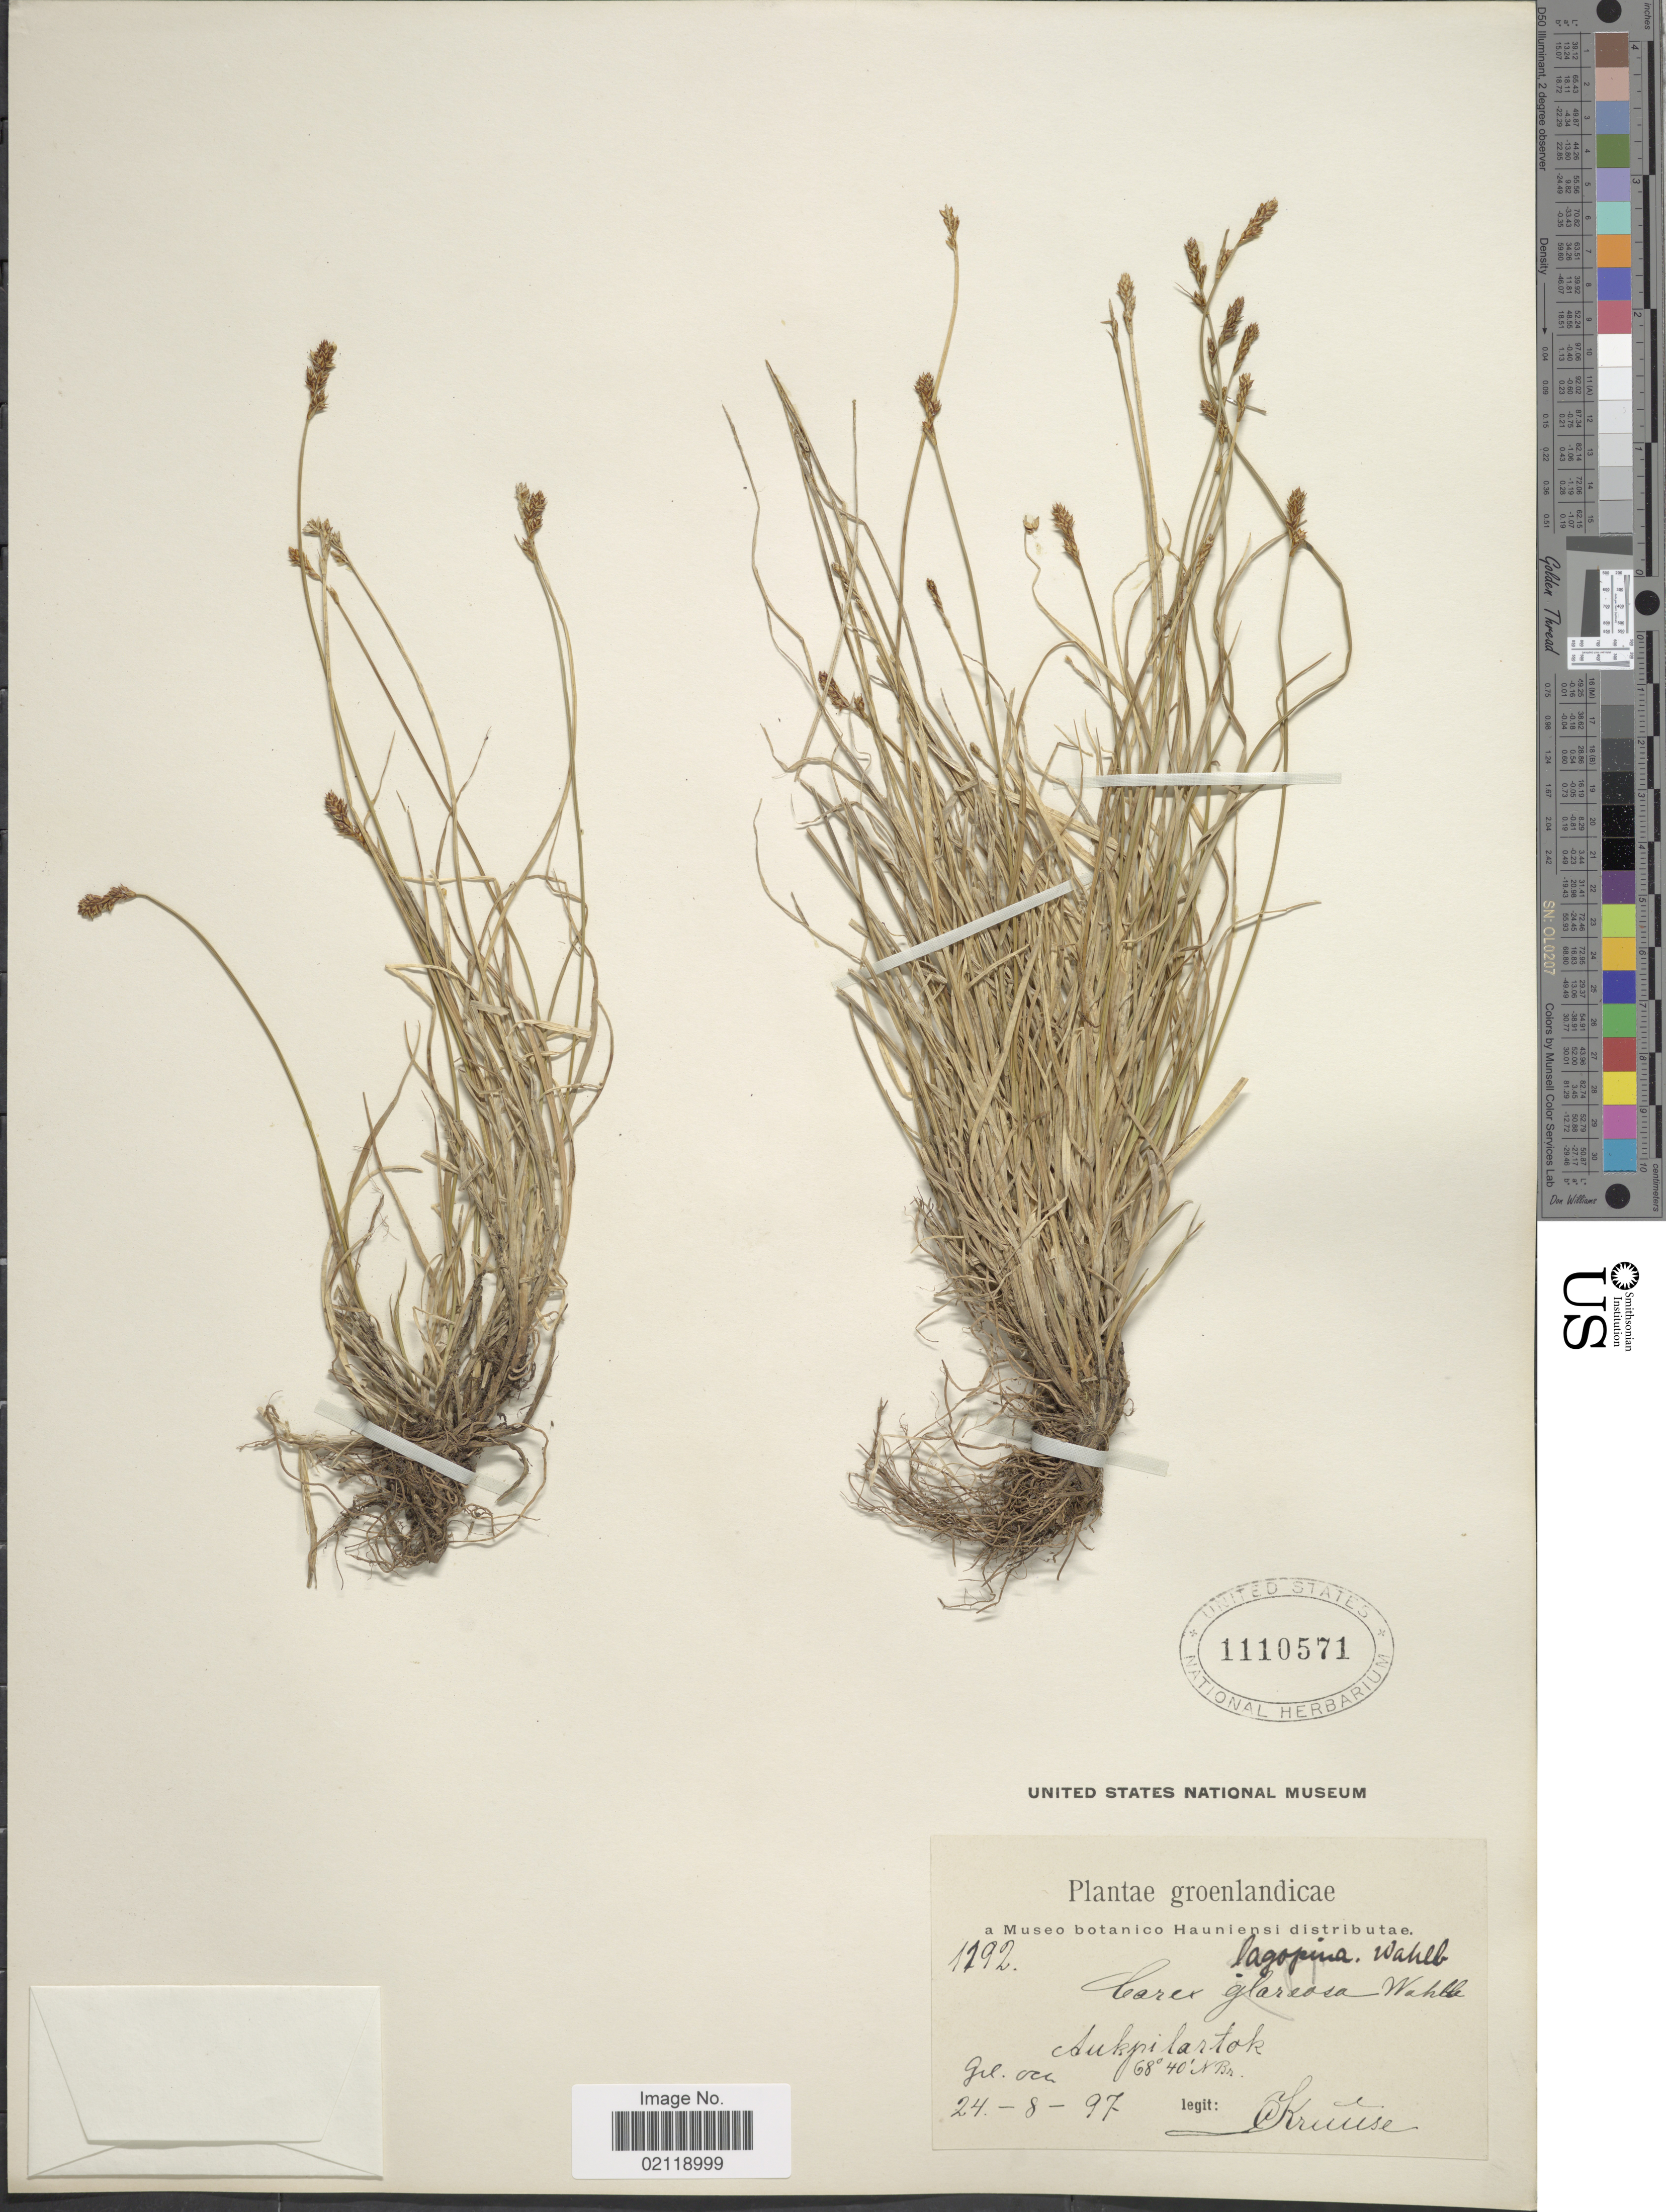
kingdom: Plantae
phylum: Tracheophyta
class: Liliopsida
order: Poales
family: Cyperaceae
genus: Carex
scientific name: Carex lachenalii subsp. lachenalii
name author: Schkuhr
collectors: C. Kruuse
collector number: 1192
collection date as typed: Transcribed d/m/y: 24/8/97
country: Greenland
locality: Groenlandicae. Aukpilartok. Grl. occ.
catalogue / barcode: US 1110571